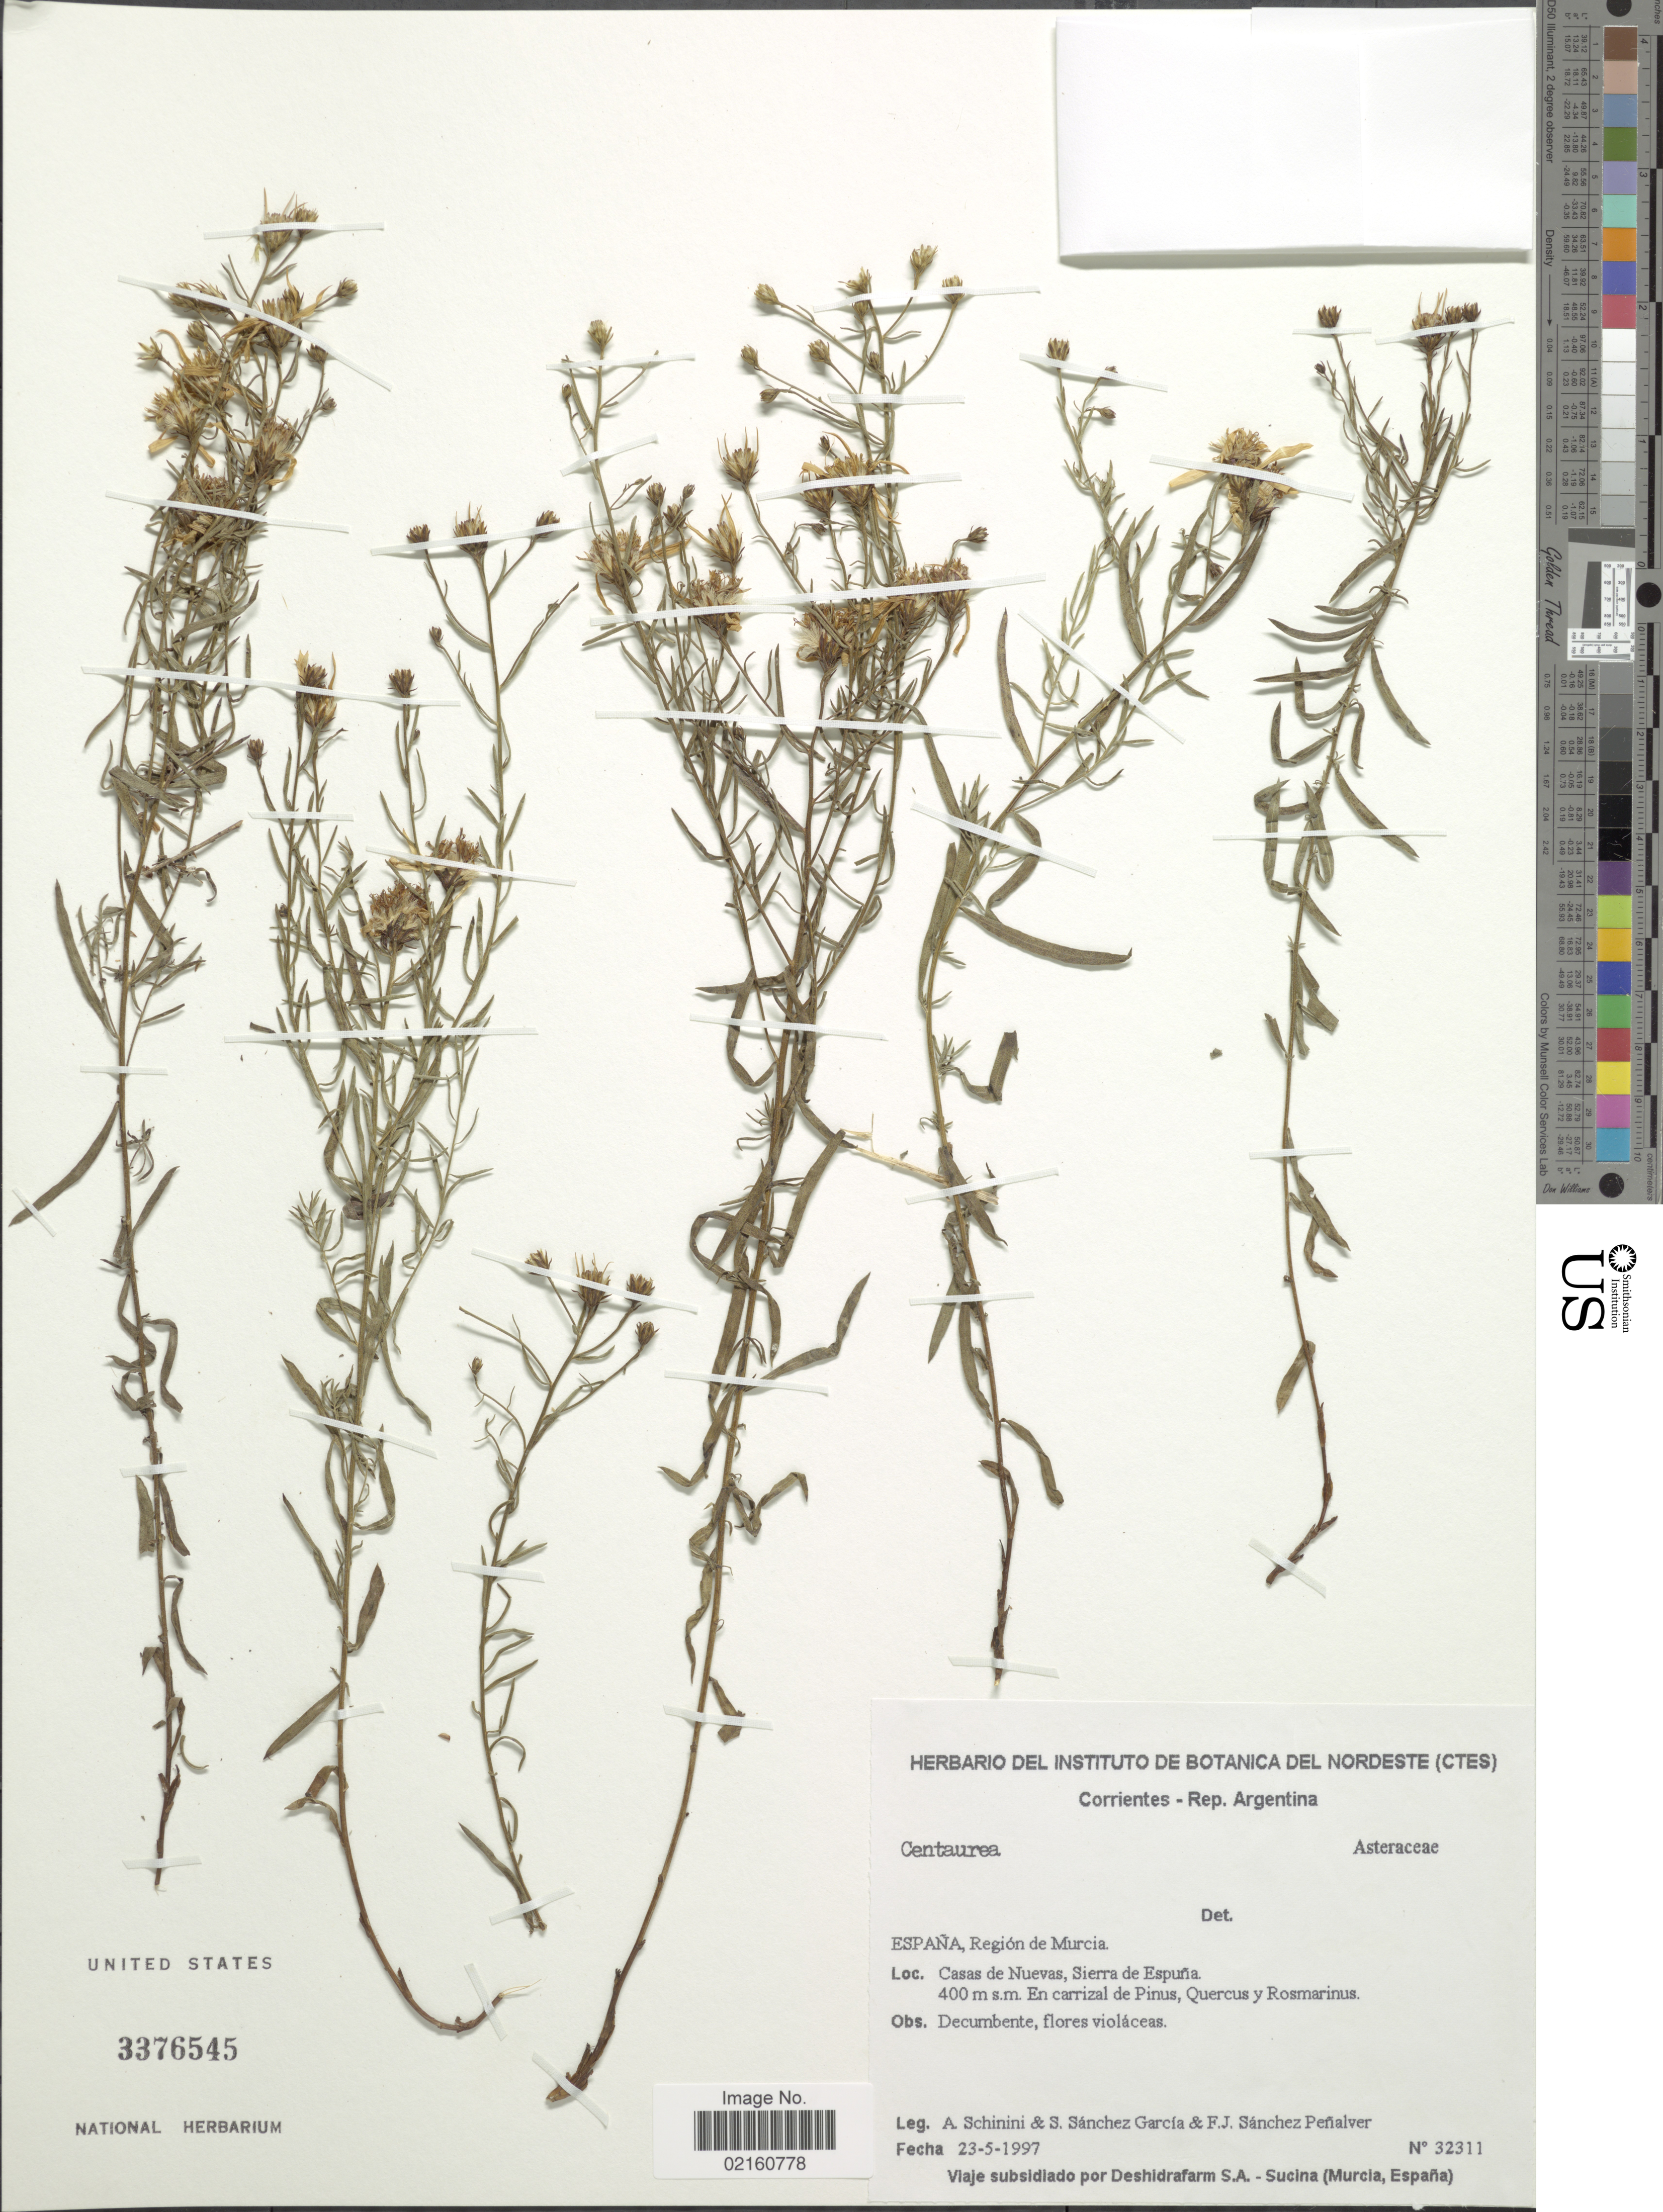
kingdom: Plantae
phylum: Tracheophyta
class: Magnoliopsida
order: Asterales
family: Asteraceae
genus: Centaurea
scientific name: Centaurea sp.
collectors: A. Schinini, S. Garcia & F. Sanchez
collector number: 32311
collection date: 1997-05-23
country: Spain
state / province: Murcia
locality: Casas de Nuevas, Sierra de Espuna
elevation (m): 400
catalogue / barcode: US 3376545